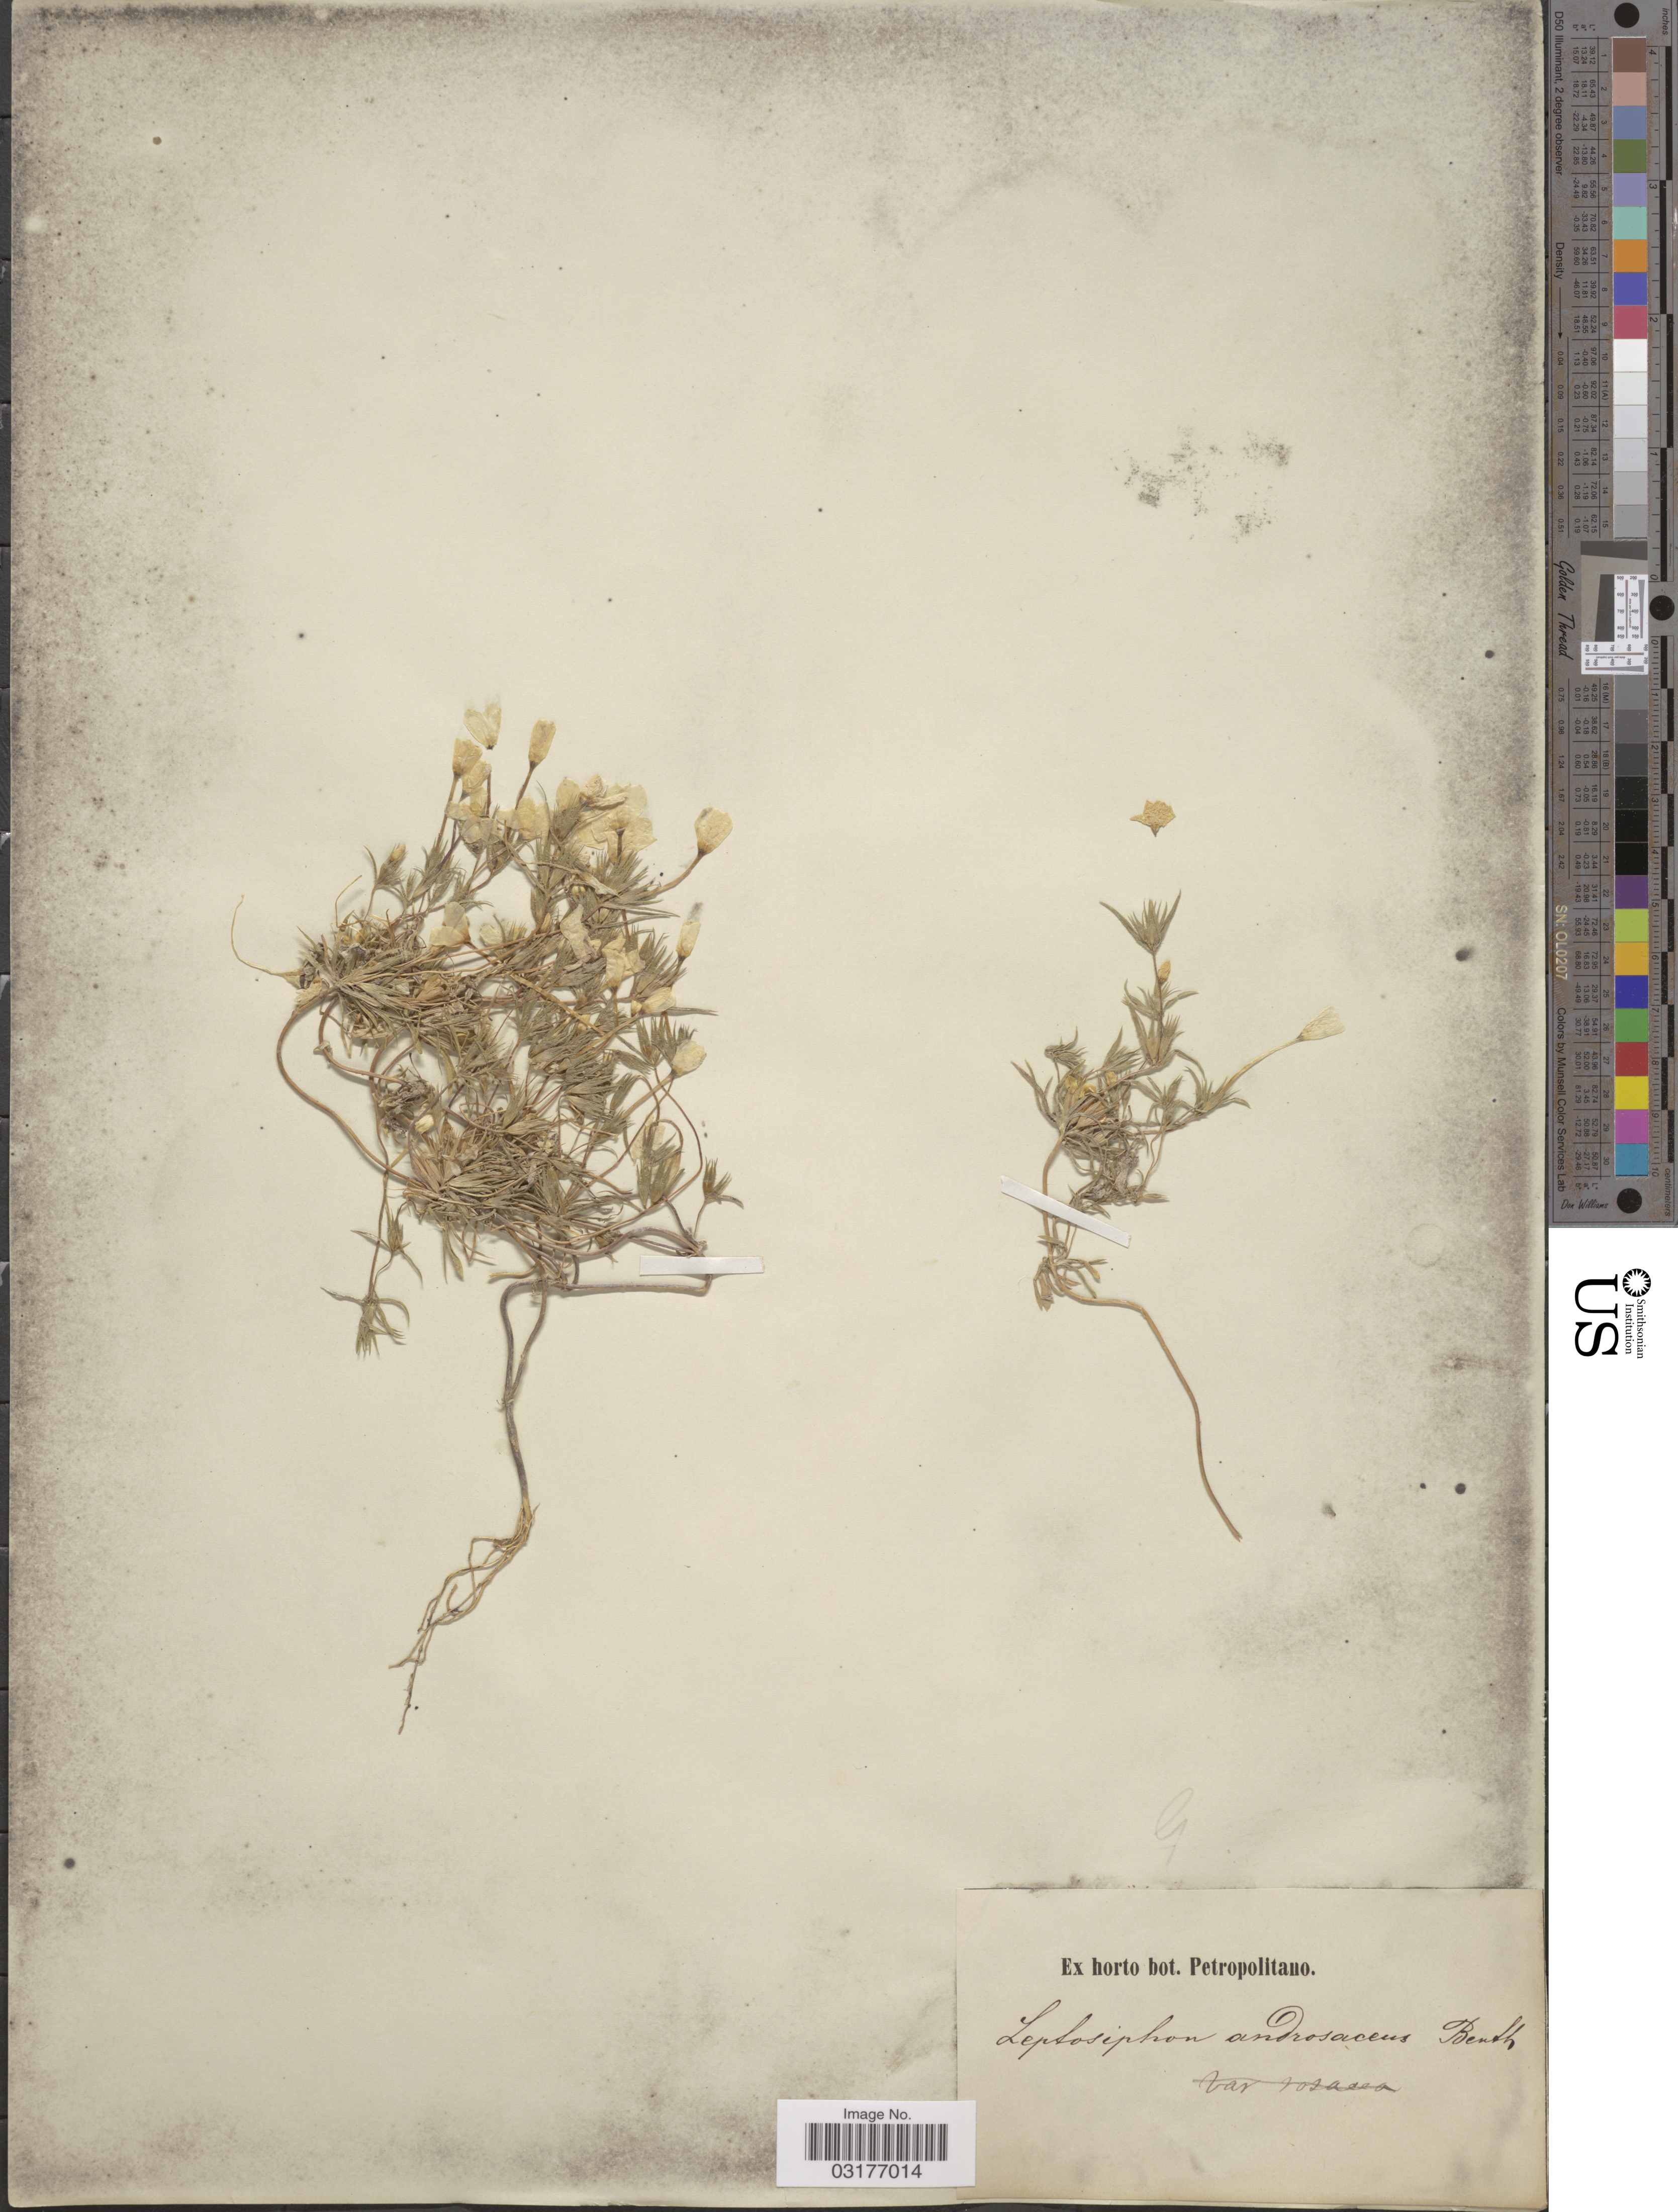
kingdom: Plantae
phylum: Tracheophyta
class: Magnoliopsida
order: Ericales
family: Polemoniaceae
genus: Leptosiphon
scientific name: Leptosiphon androsaceus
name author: Benth.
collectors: ex Horto Bot. Petropolitano